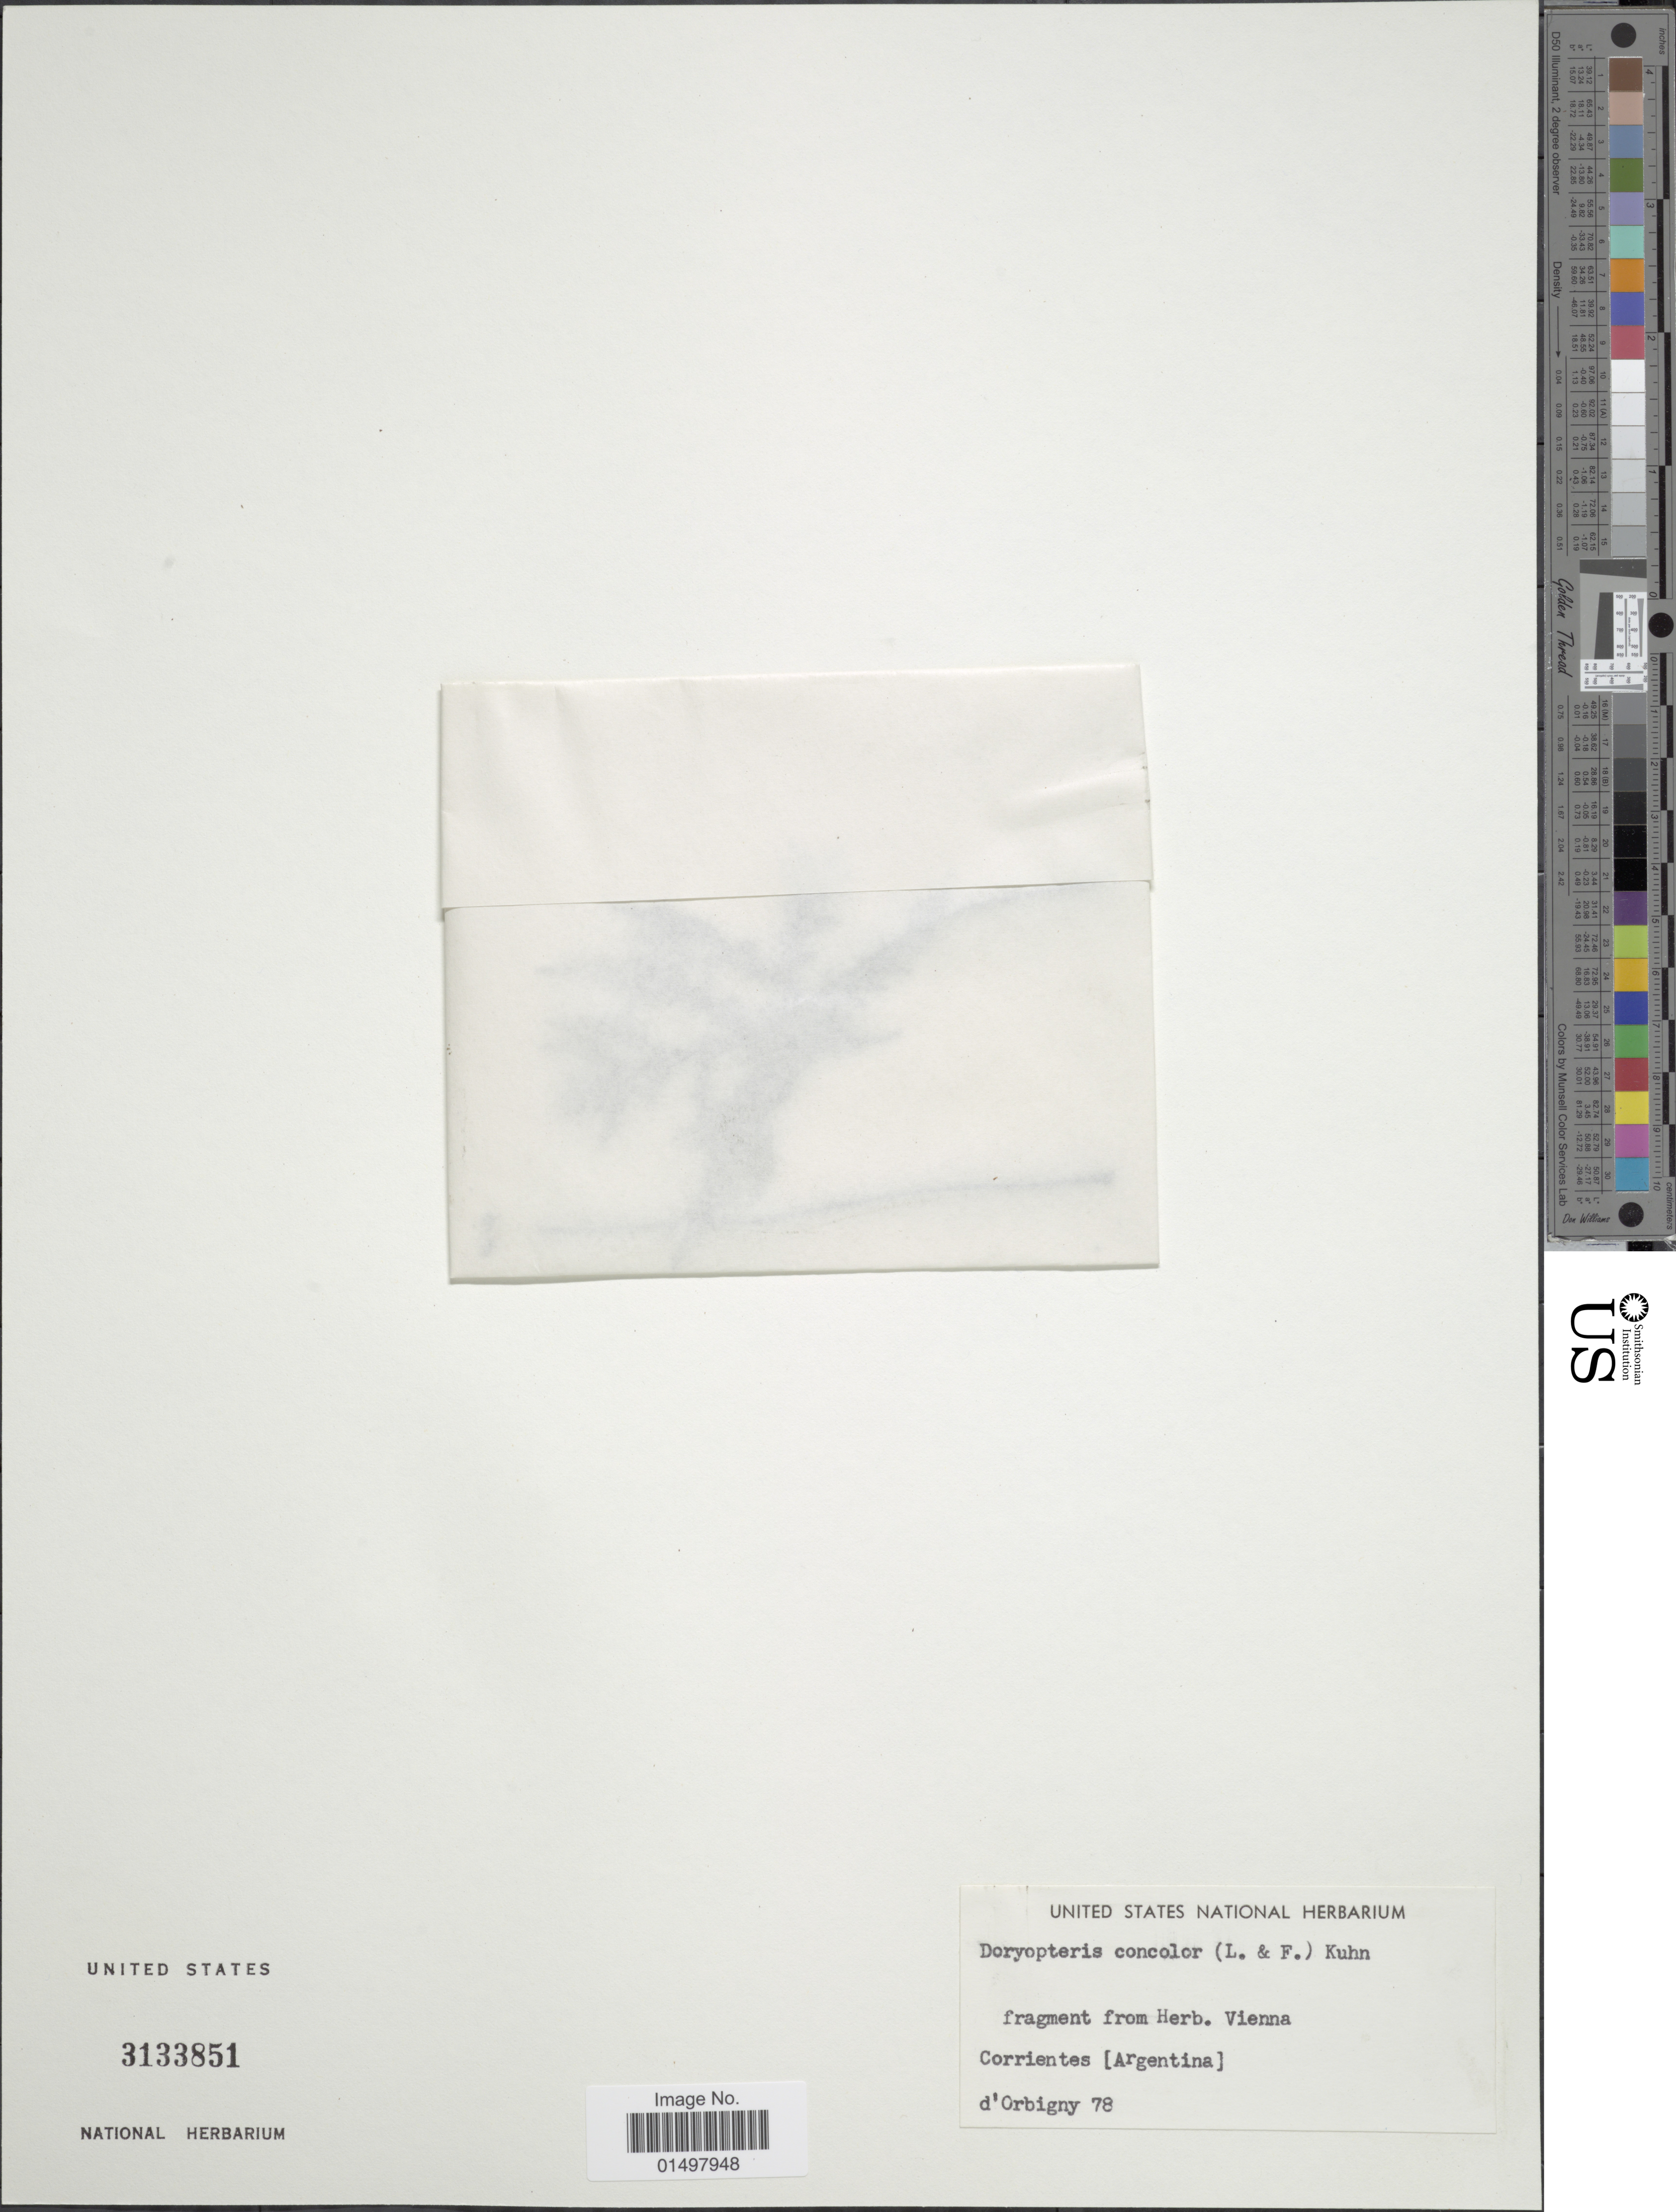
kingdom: Plantae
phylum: Tracheophyta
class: Polypodiopsida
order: Polypodiales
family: Pteridaceae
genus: Doryopteris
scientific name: Doryopteris concolor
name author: (Langsd. & Fisch.) Kuhn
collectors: D'Orbigny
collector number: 78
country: Argentina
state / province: Corrientes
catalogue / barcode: US 3133851